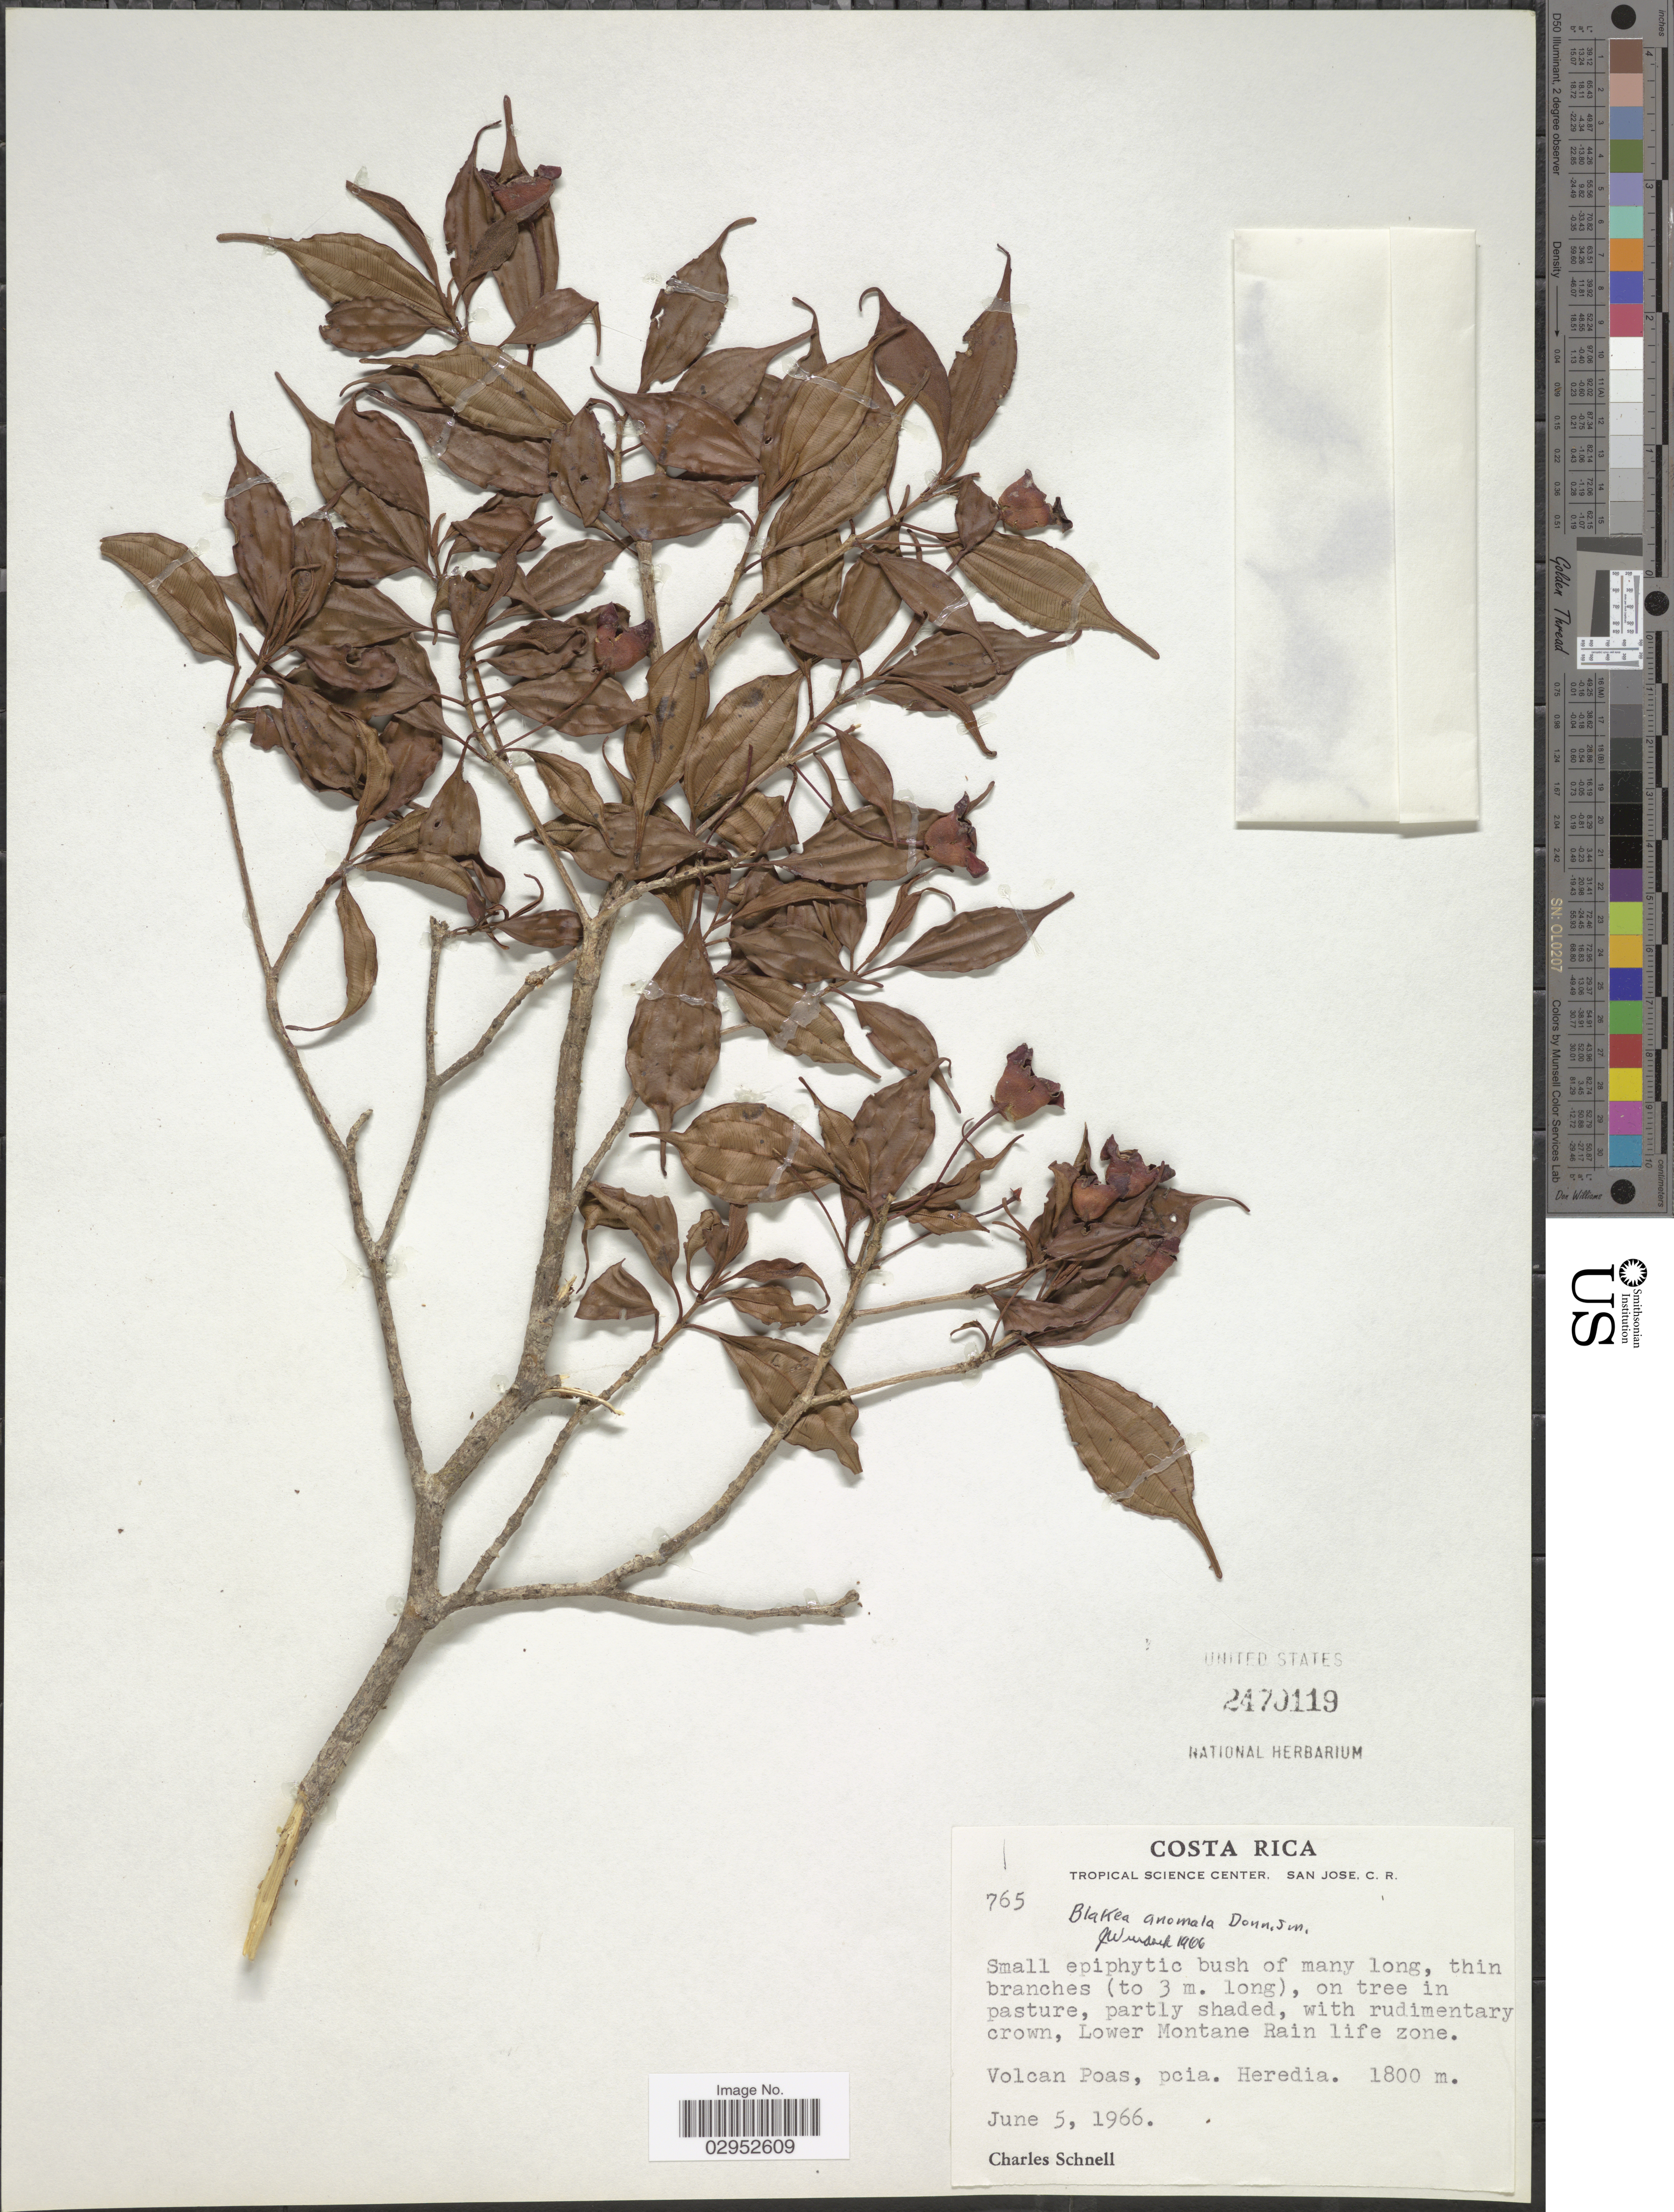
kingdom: Plantae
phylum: Tracheophyta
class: Magnoliopsida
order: Myrtales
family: Melastomataceae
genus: Blakea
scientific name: Blakea anomala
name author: Donn. Sm.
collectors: C. Schnell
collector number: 765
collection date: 1966-06-05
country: Costa Rica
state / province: Heredia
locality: Volcan Poas.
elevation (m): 1800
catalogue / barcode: US 2470119